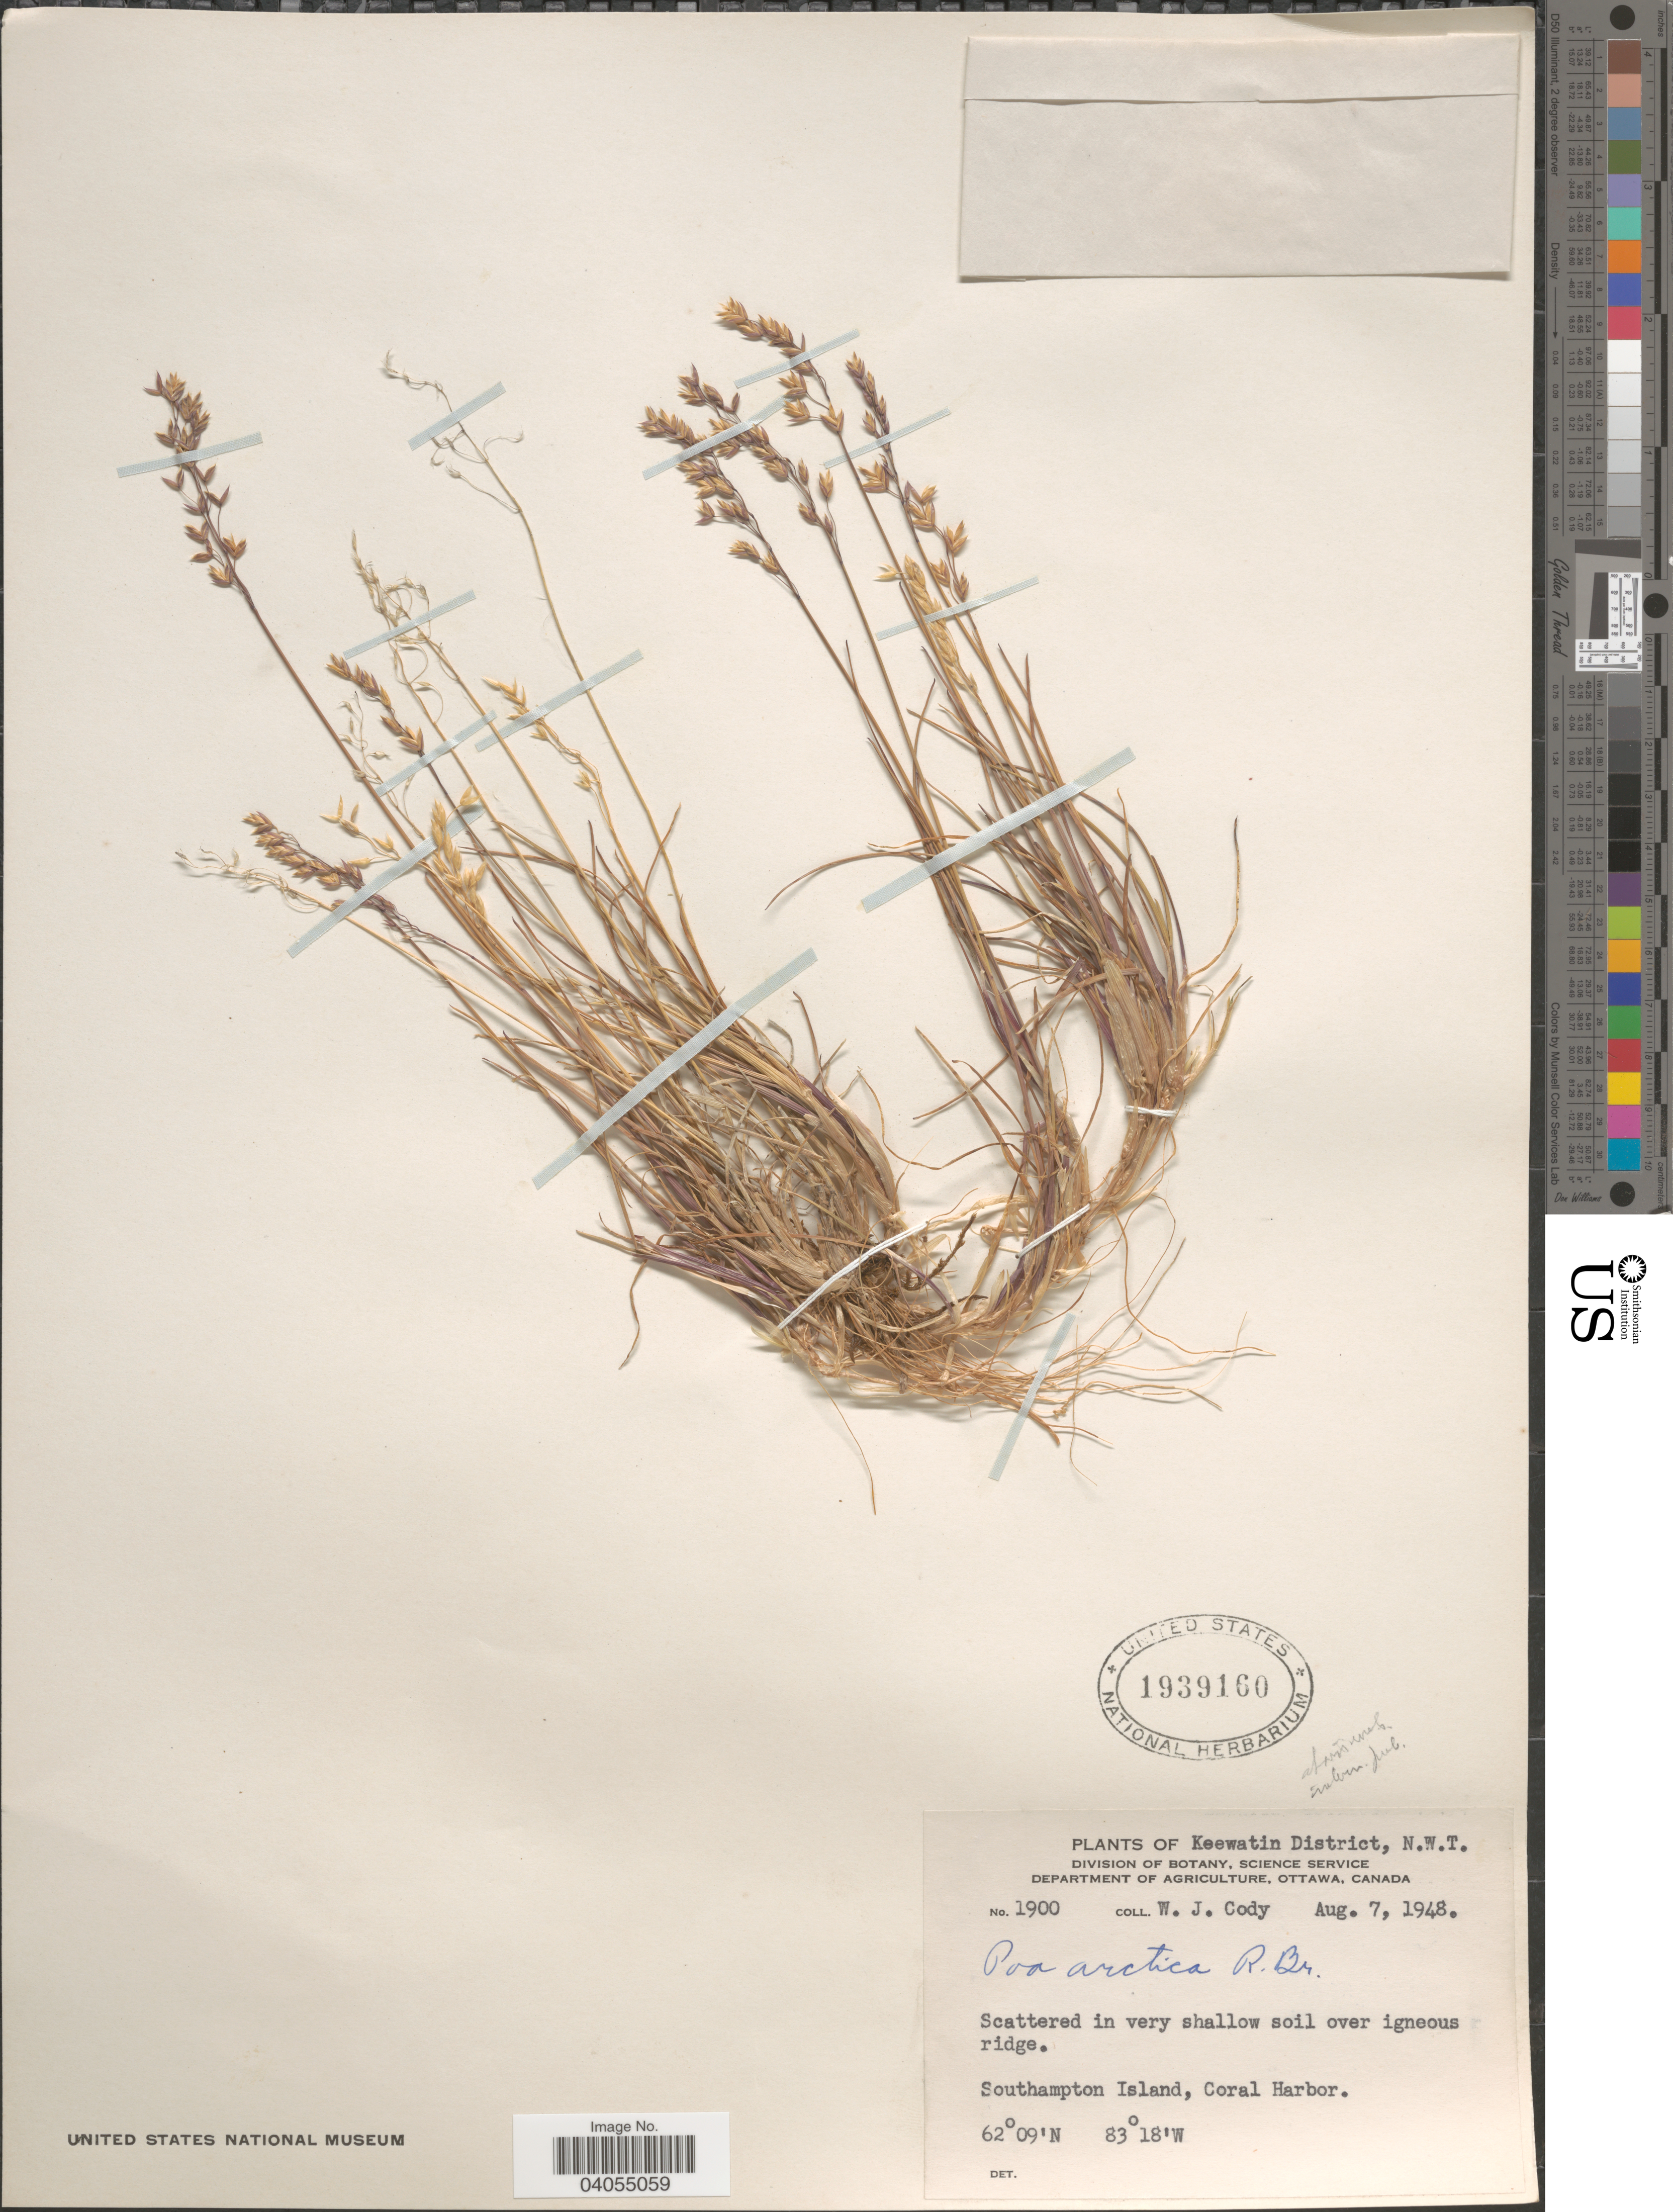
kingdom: Plantae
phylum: Tracheophyta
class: Liliopsida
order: Poales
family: Poaceae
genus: Poa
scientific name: Poa arctica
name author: R. Br.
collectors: W. Cody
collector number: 1900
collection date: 1948-08-07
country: Canada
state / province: Northwest Territories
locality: Keewatin District. Southampton Island, Coral Harbor.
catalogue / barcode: US 1939160